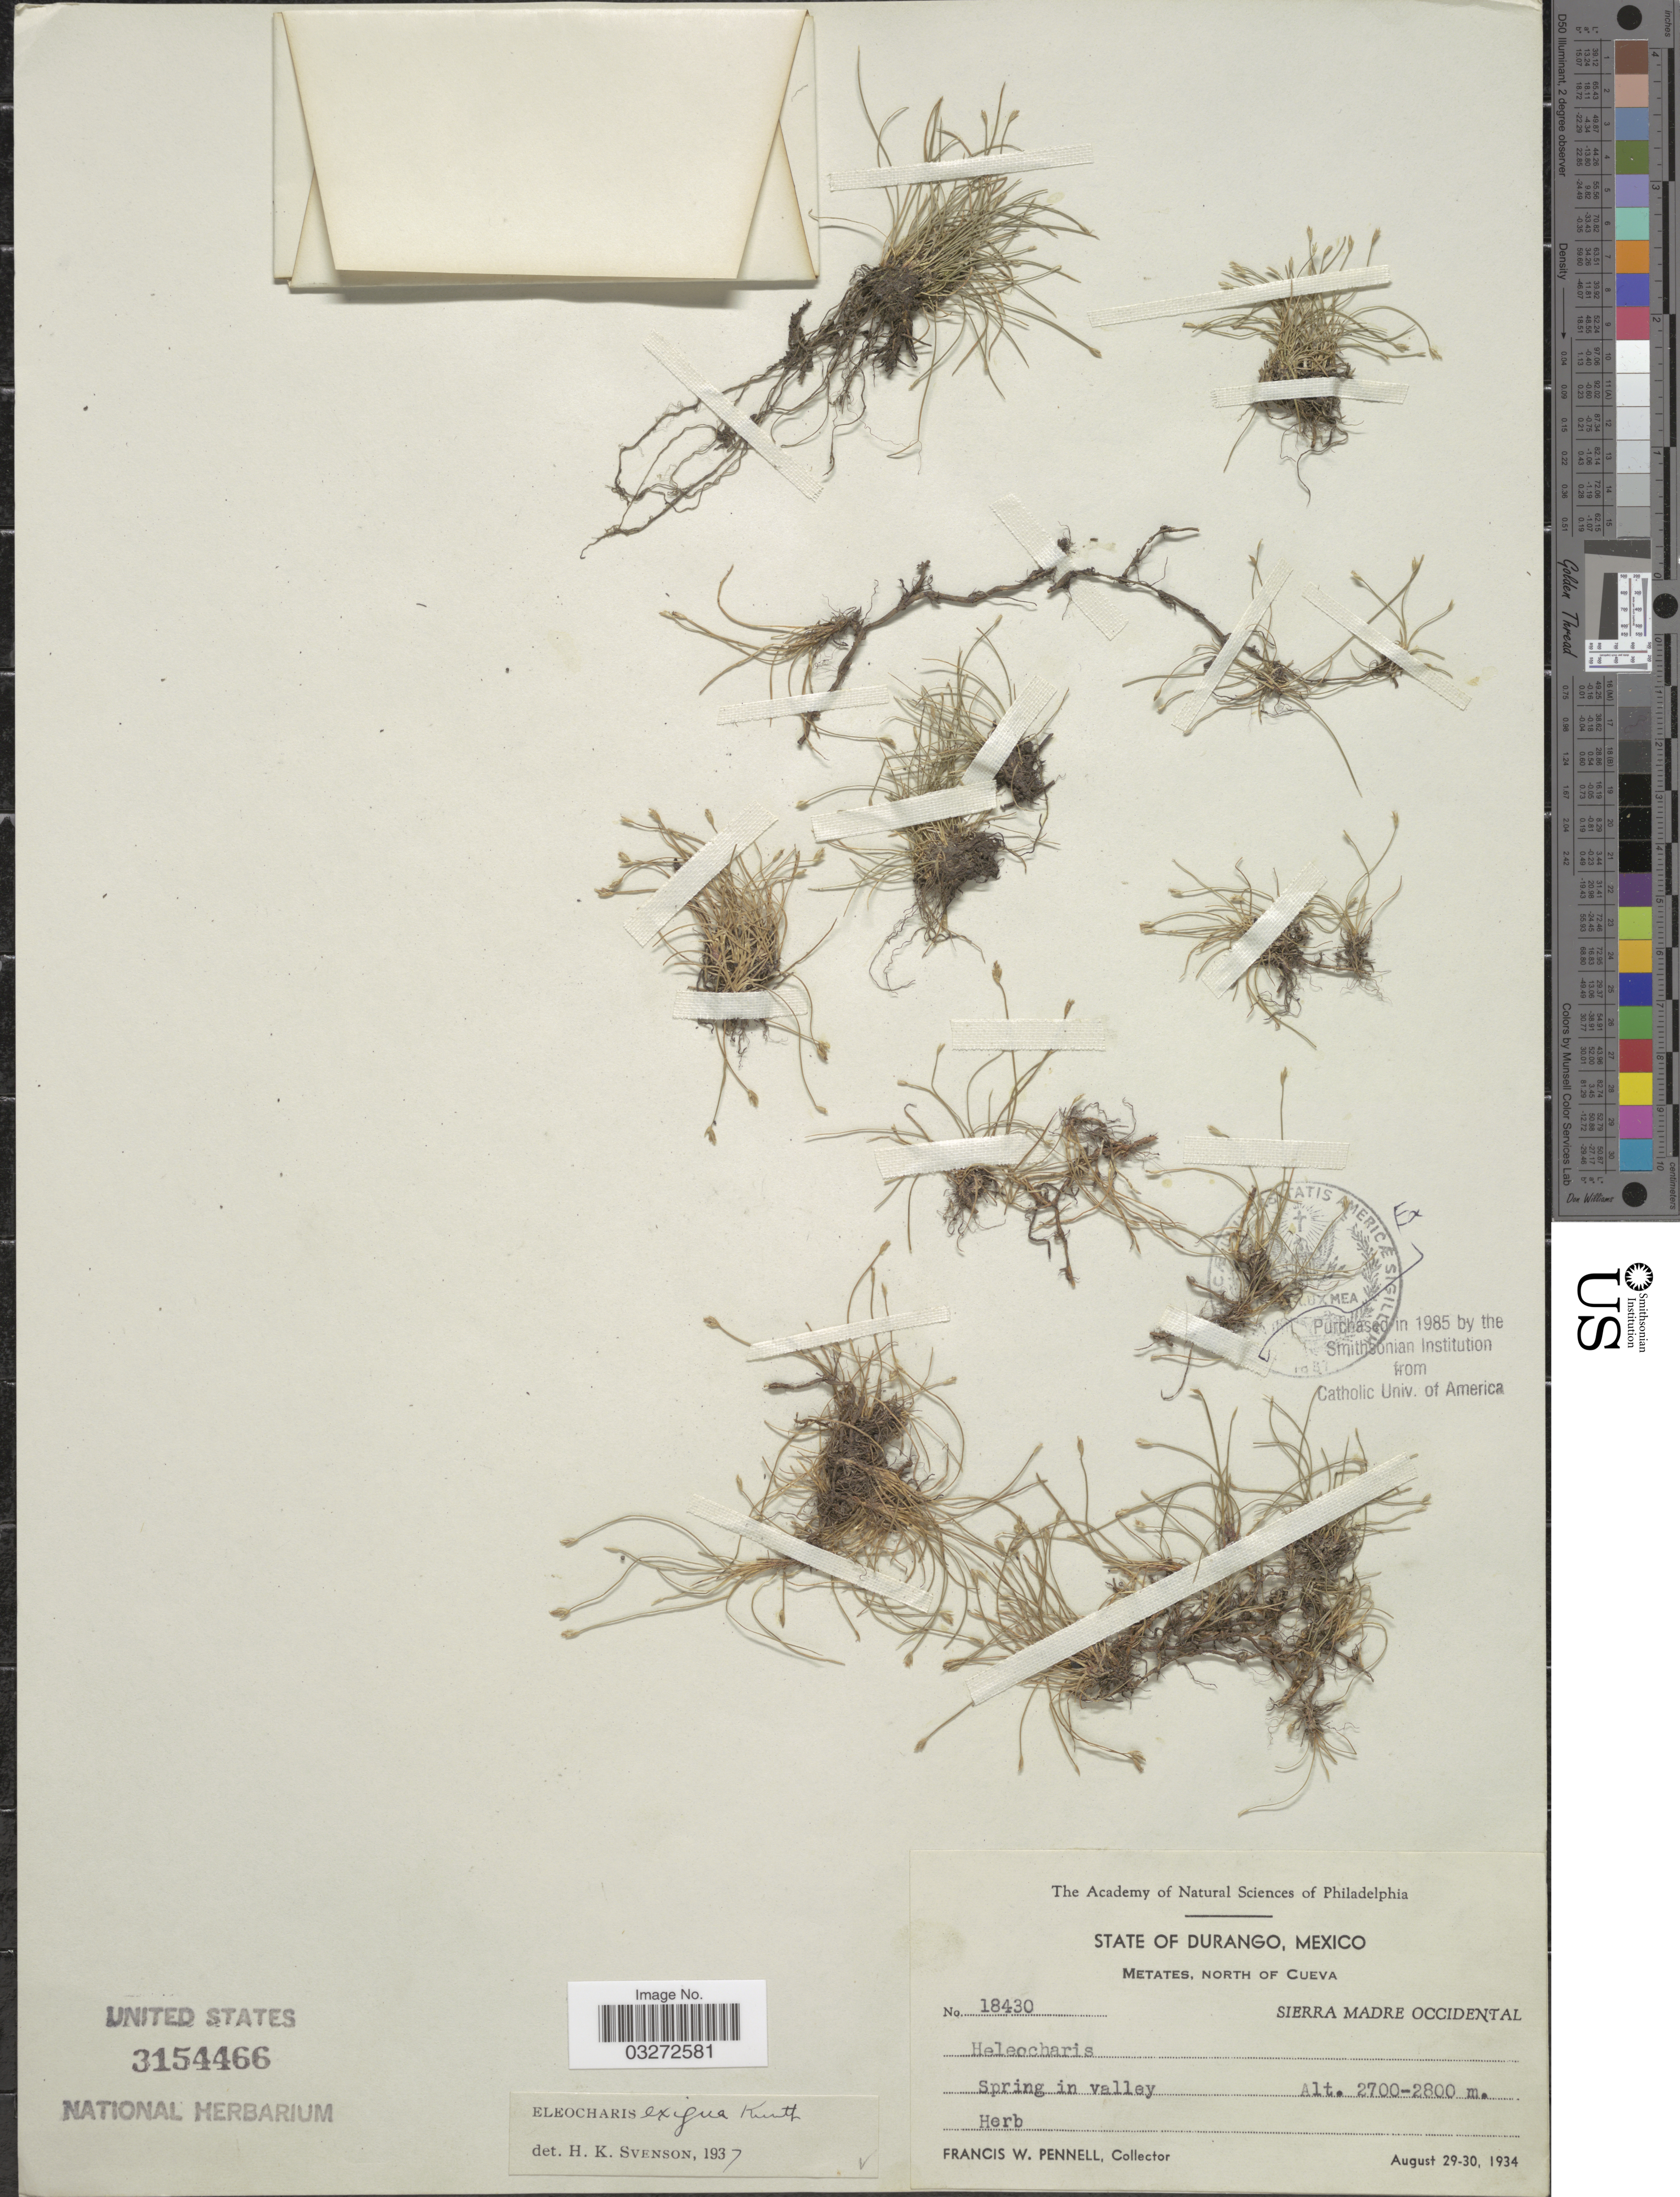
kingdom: Plantae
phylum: Tracheophyta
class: Liliopsida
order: Poales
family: Cyperaceae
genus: Eleocharis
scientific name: Eleocharis exigua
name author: (Kunth) Roem. & Schult.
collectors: F. W. Pennell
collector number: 18430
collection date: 1934-08-29/1934-08-30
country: Mexico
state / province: Durango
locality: Metates, North of Cueva. Sierra Madre Occidental. Spring in valley.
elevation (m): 2700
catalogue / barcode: US 3154466